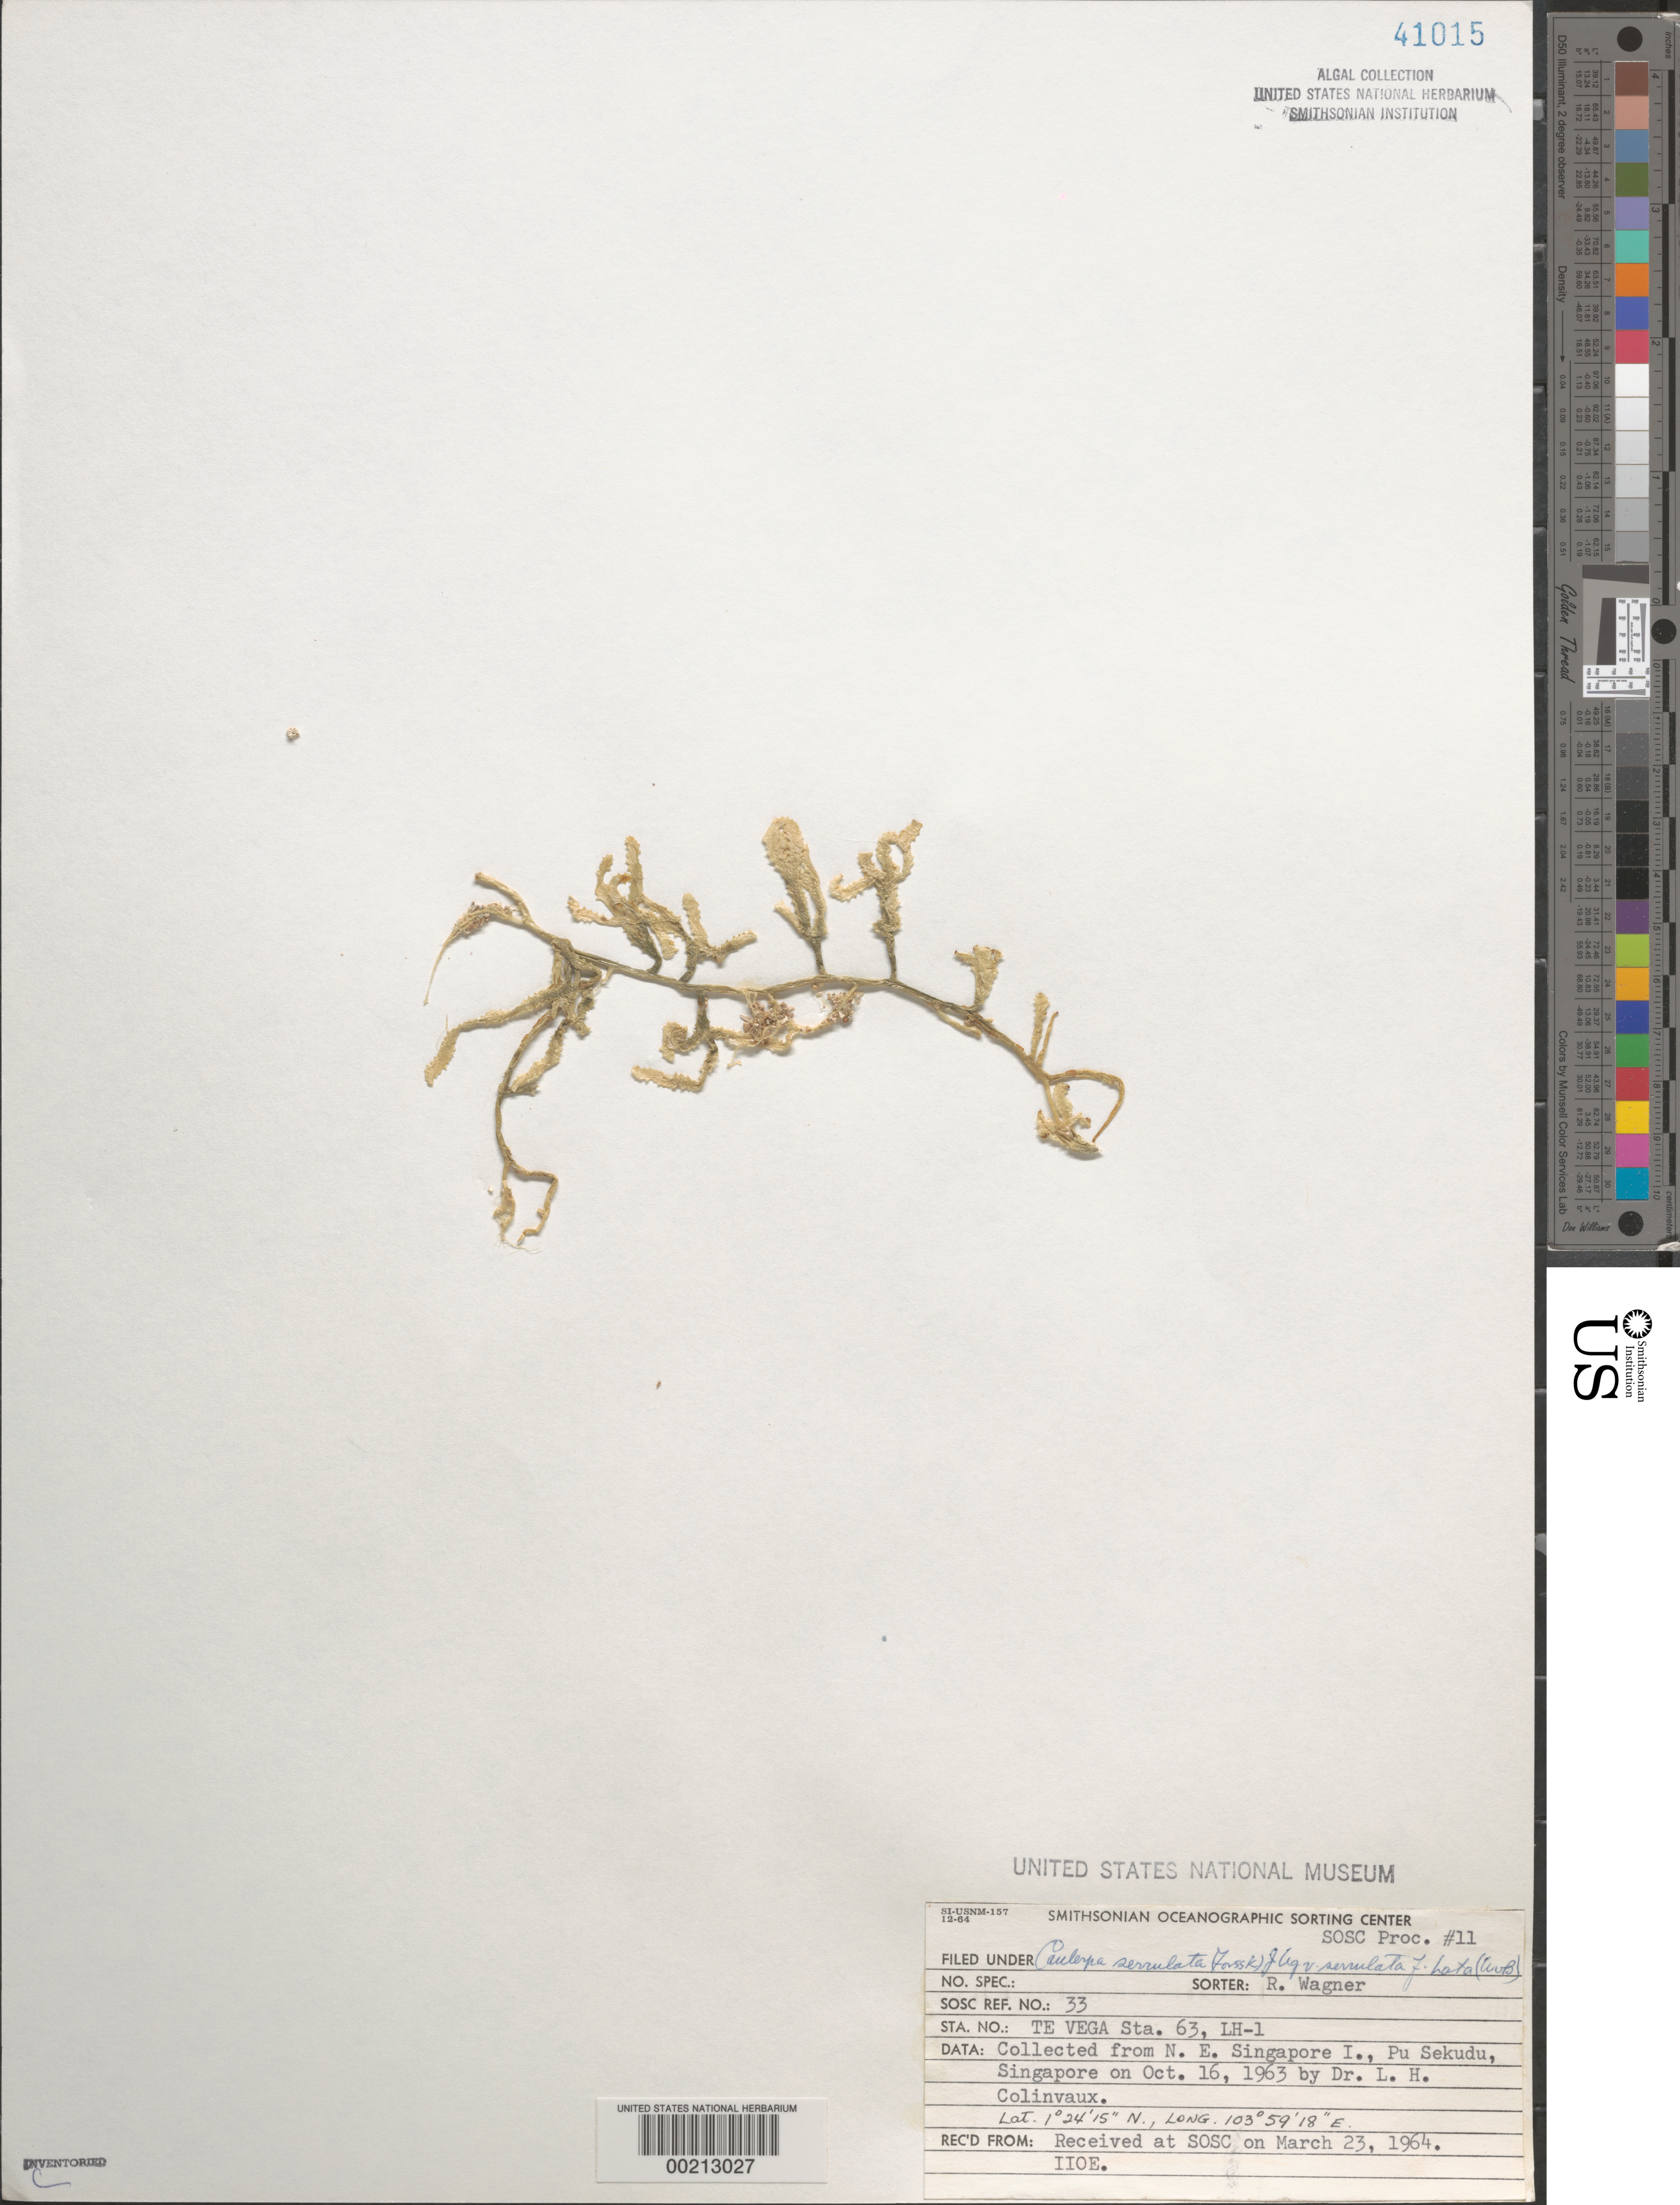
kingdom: Plantae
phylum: Chlorophyta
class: Ulvophyceae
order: Bryopsidales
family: Caulerpaceae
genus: Caulerpa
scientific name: Caulerpa serrulata var. serrulata forma lata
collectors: L. Hillis-Colinvaux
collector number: LH-1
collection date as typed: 16 Oct 1963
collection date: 1963-10-16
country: Singapore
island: Singapore Island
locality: Pu Sekudu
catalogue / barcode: US 41015